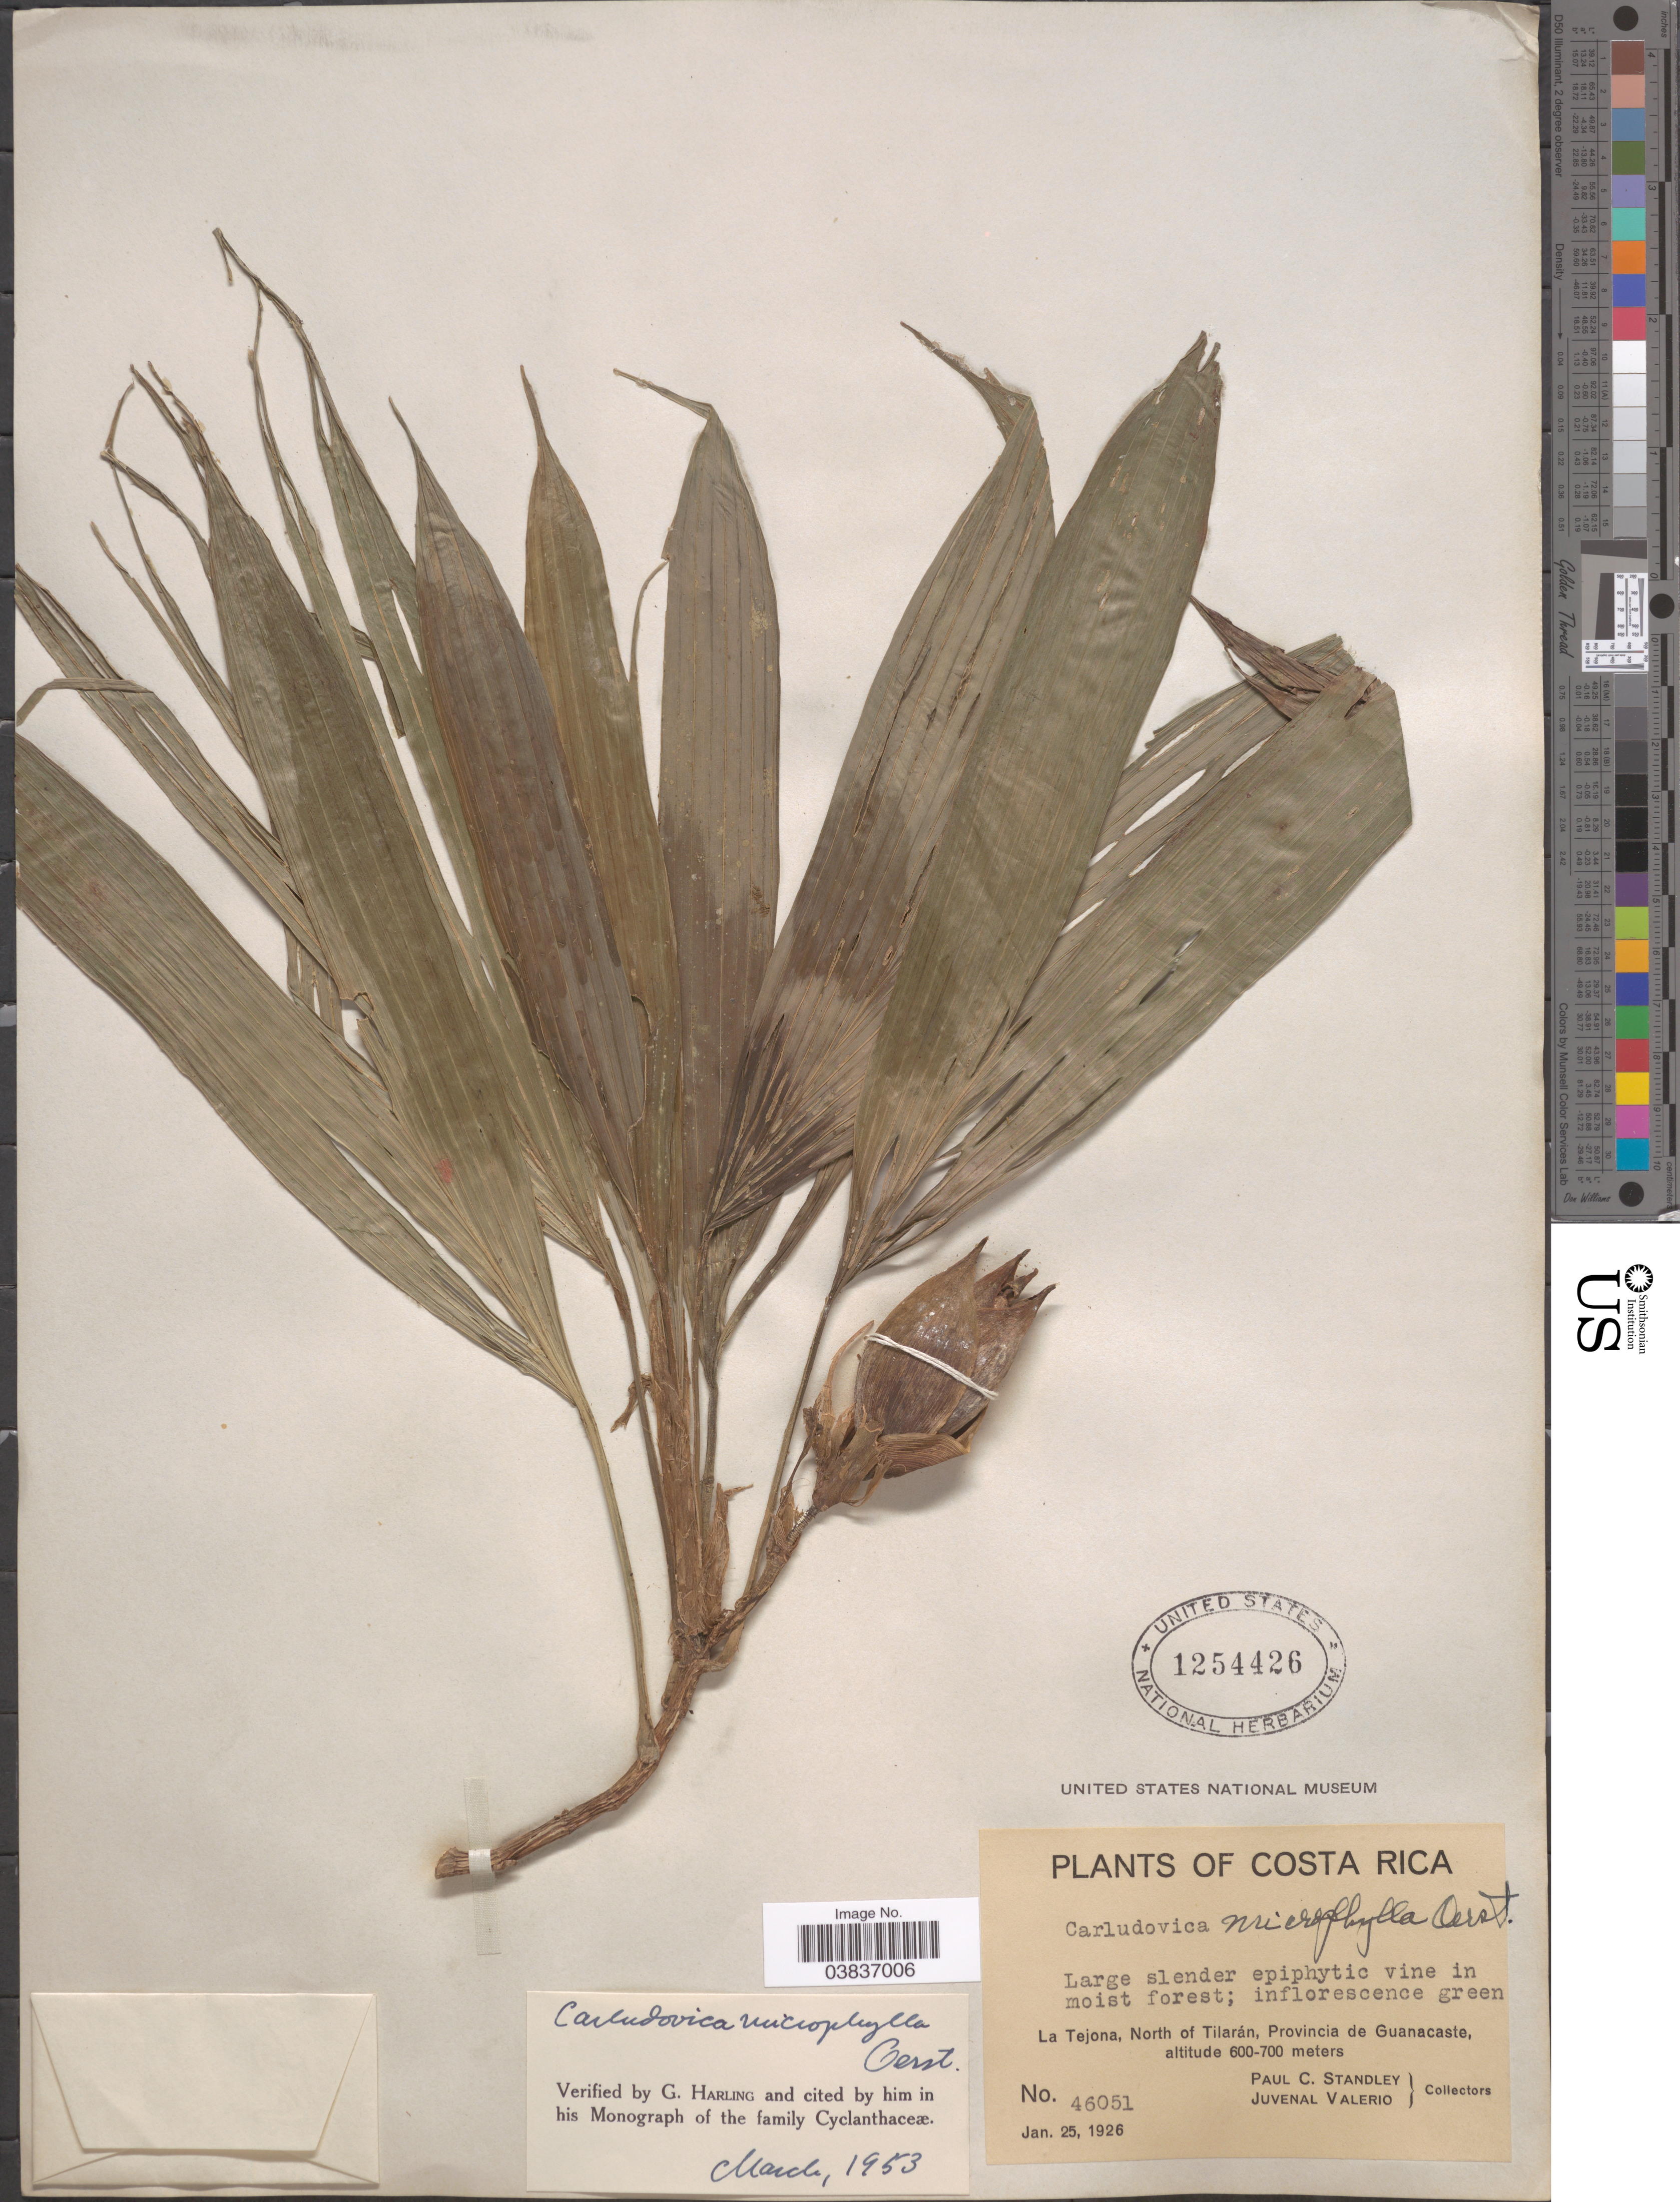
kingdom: Plantae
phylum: Tracheophyta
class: Liliopsida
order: Pandanales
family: Cyclanthaceae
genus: Asplundia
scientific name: Asplundia microphylla subsp. microphylla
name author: Harling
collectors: P. C. Standley & J. Valerio R.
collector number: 46051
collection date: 1926-01-25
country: Costa Rica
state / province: Guanacaste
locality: La Tejona, North of Tilarán.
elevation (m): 600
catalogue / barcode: US 1254426